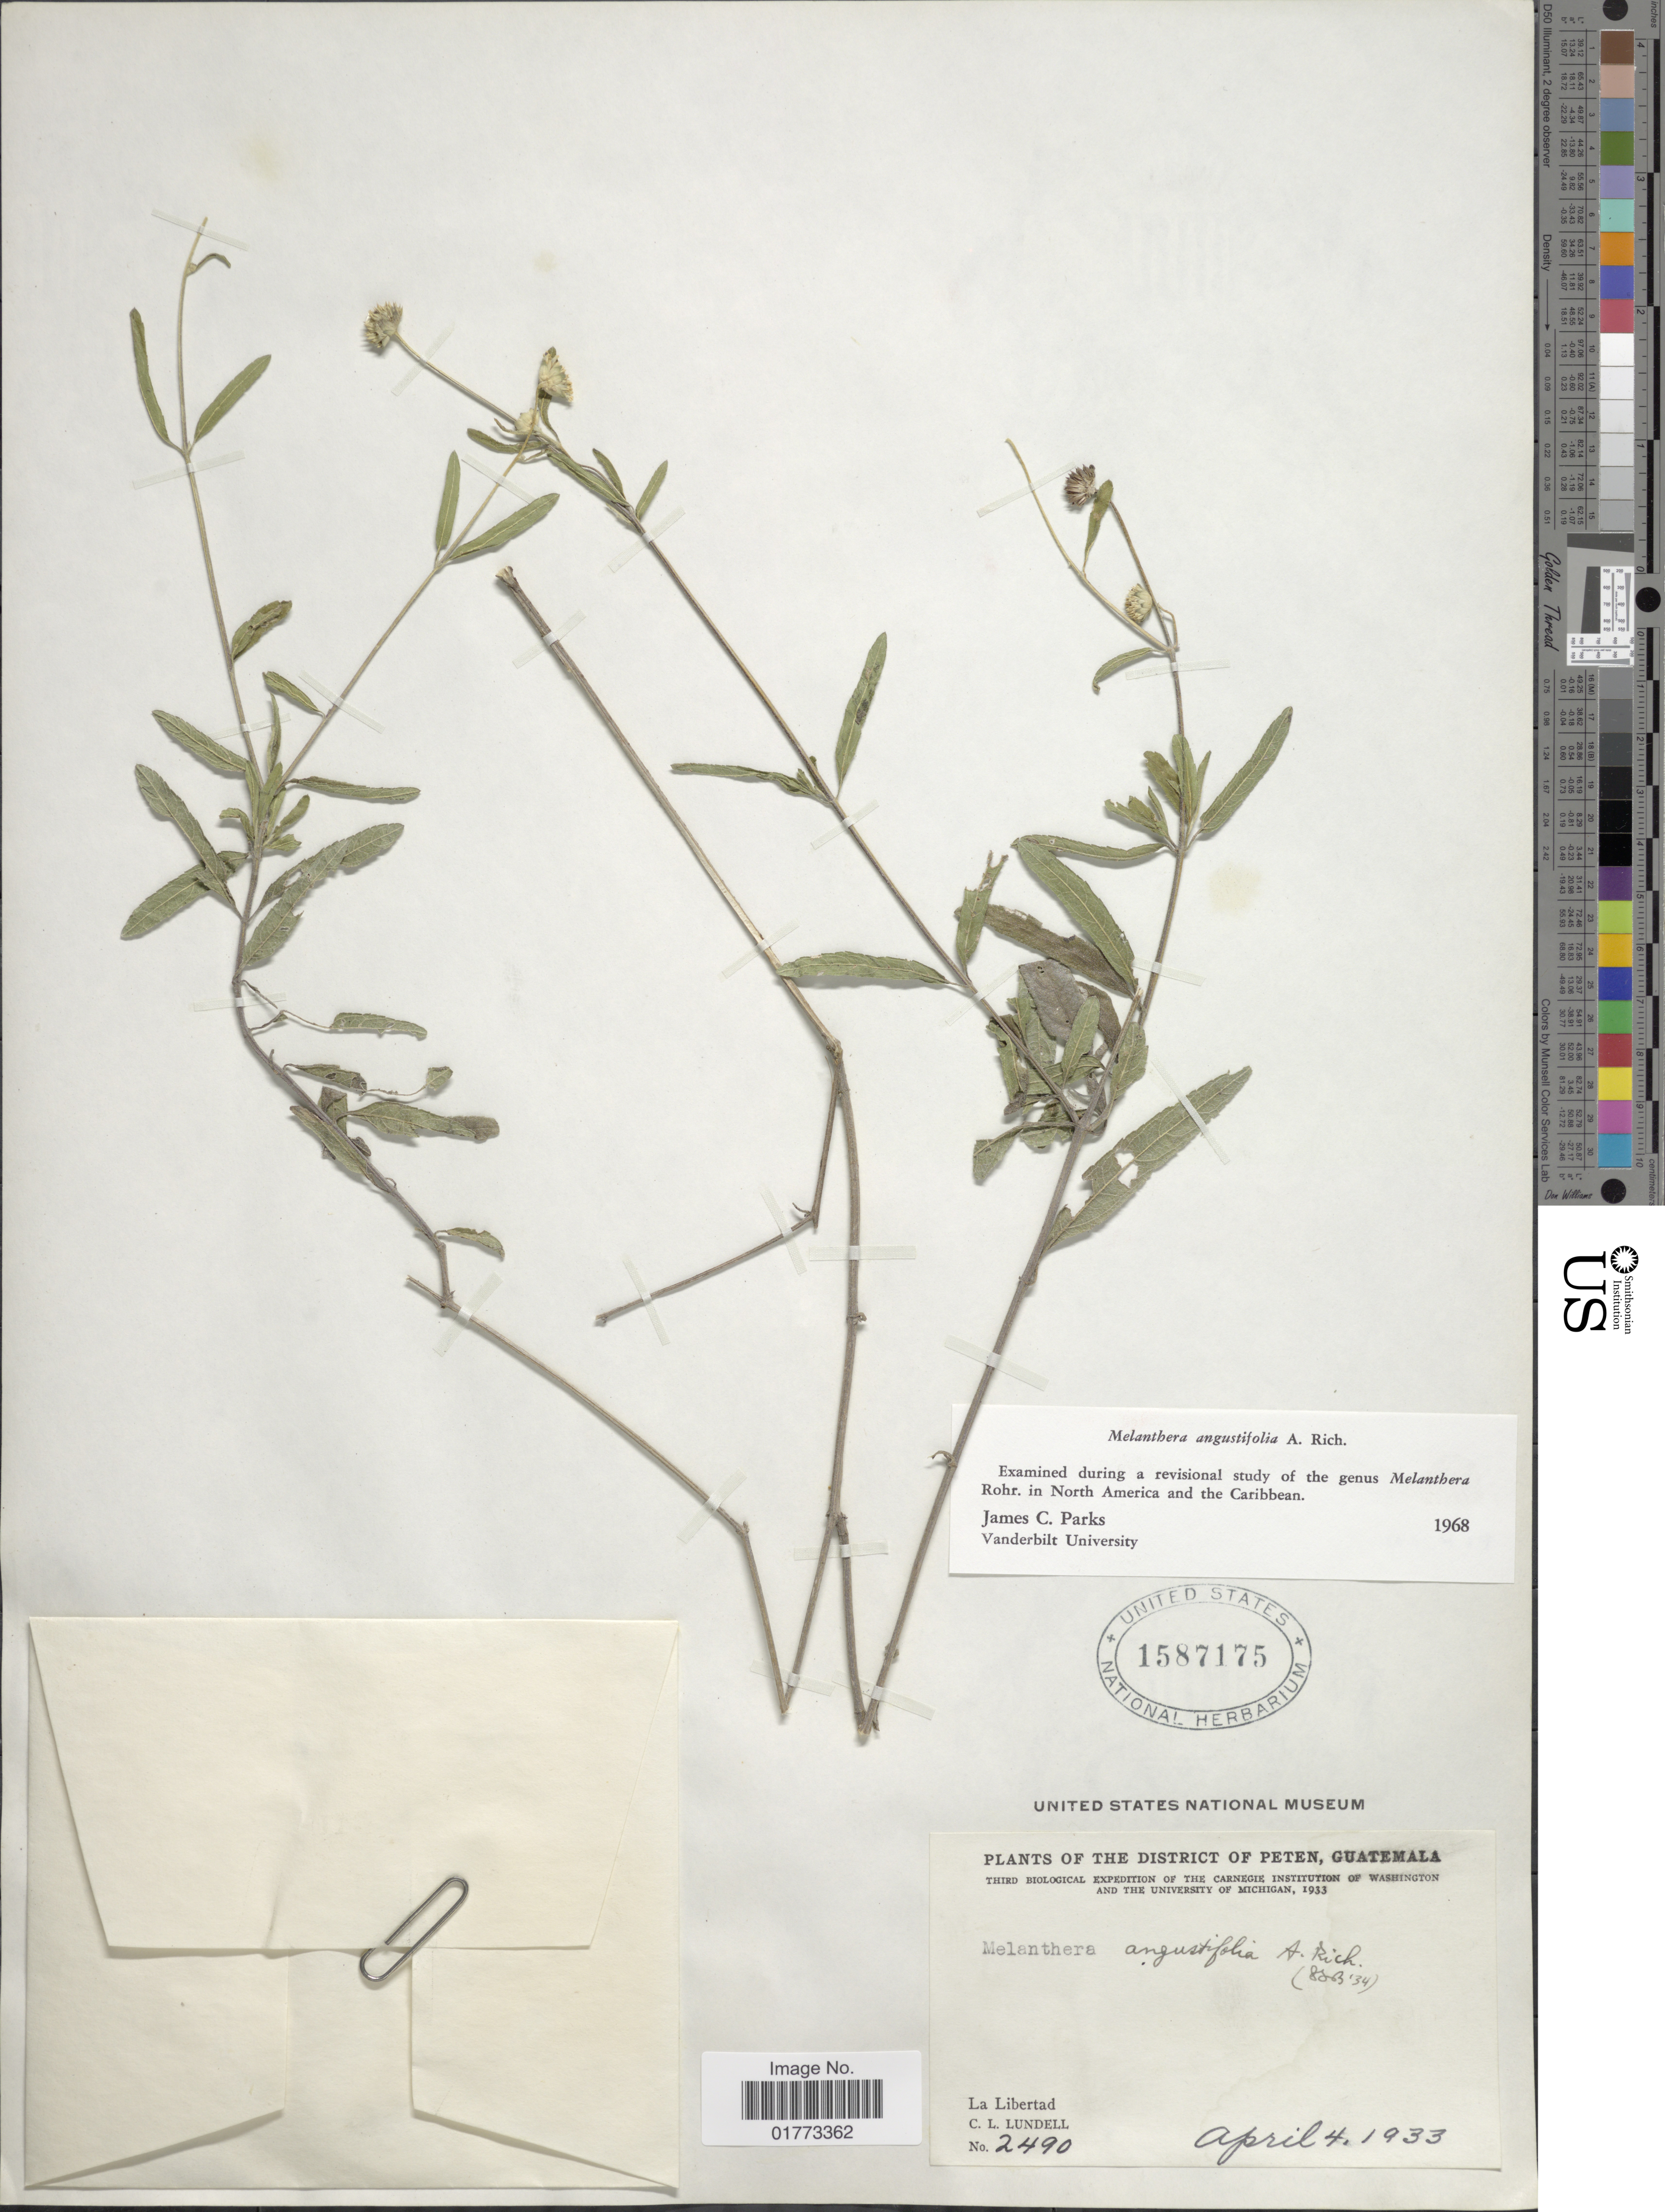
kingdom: Plantae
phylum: Tracheophyta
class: Magnoliopsida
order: Asterales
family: Asteraceae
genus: Melanthera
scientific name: Melanthera angustifolia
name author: A. Rich. in Sagra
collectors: C. L. Lundell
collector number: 2490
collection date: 1933-04-04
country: Guatemala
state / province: El Petén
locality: La Libertad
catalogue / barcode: US 1587175